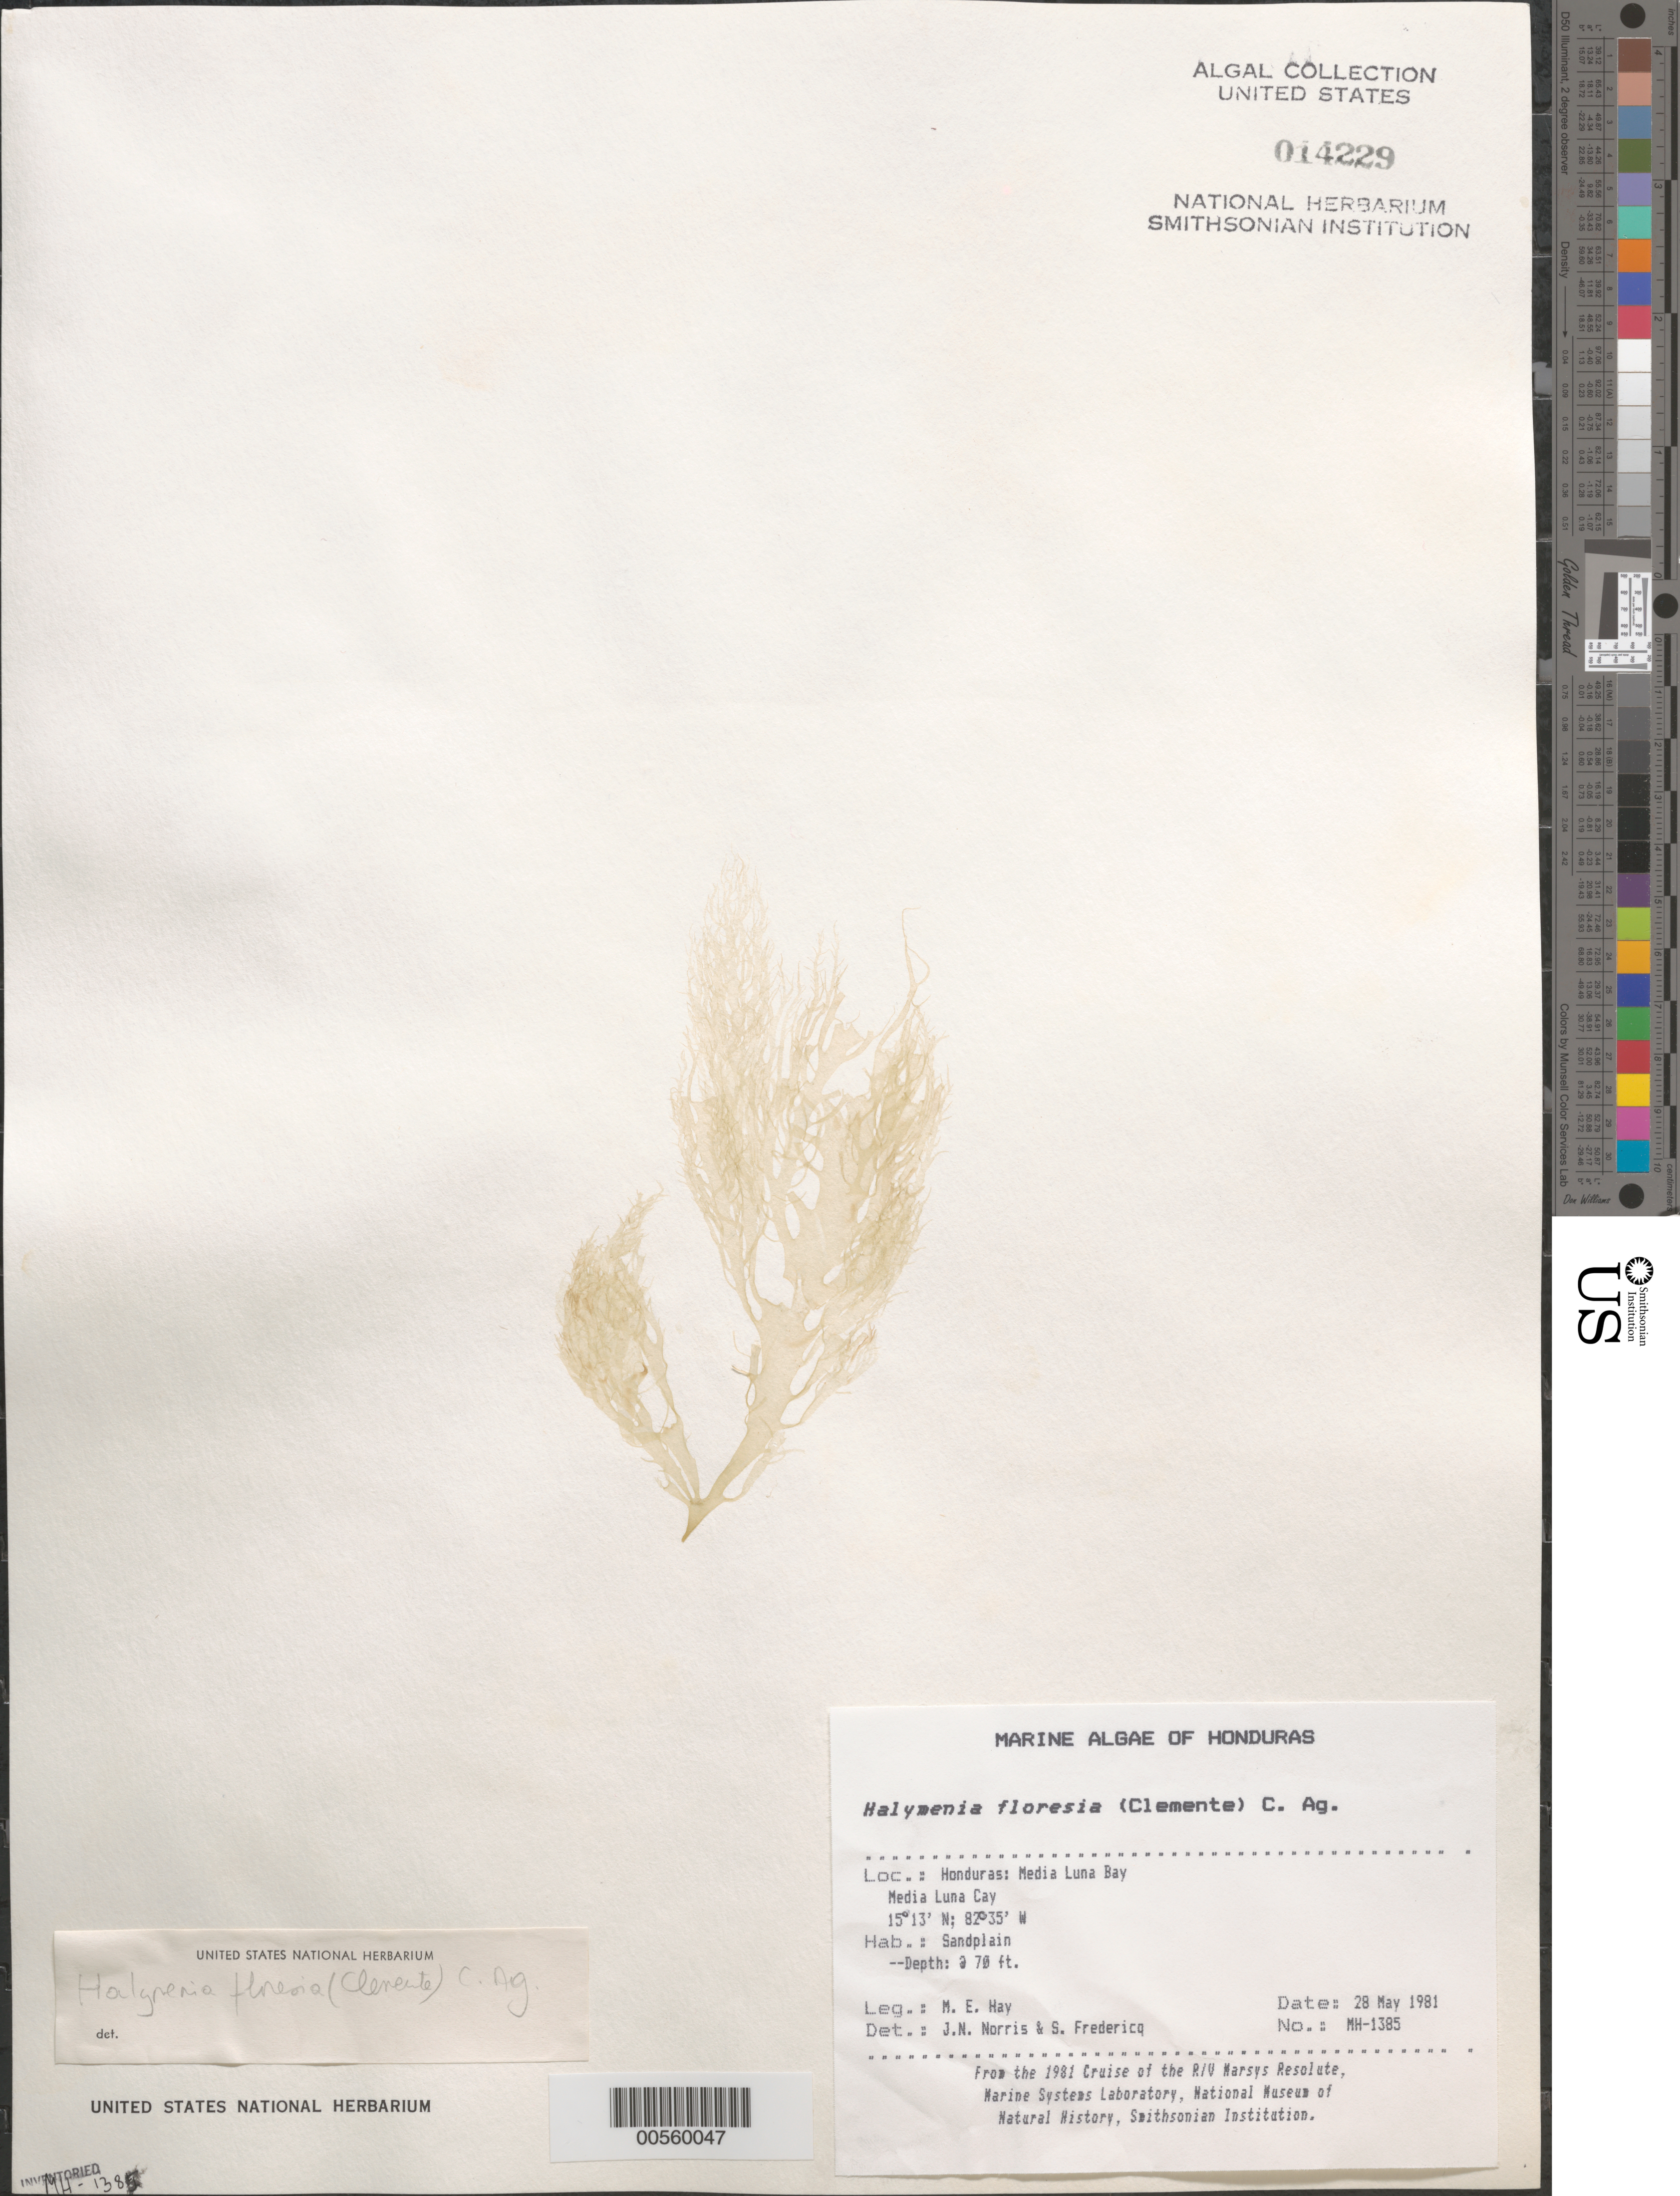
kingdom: Plantae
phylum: Rhodophyta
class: Florideophyceae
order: Halymeniales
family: Halymeniaceae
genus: Halymenia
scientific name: Halymenia floresii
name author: (Clemente) C. Agardh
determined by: Norris, J. N.; Fredericq, S.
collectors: M. E. Hay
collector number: MEH-1385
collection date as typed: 28 May 1981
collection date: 1981-05-28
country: Honduras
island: Media Luna Cay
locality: Media Luna Bay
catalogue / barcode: US 14229